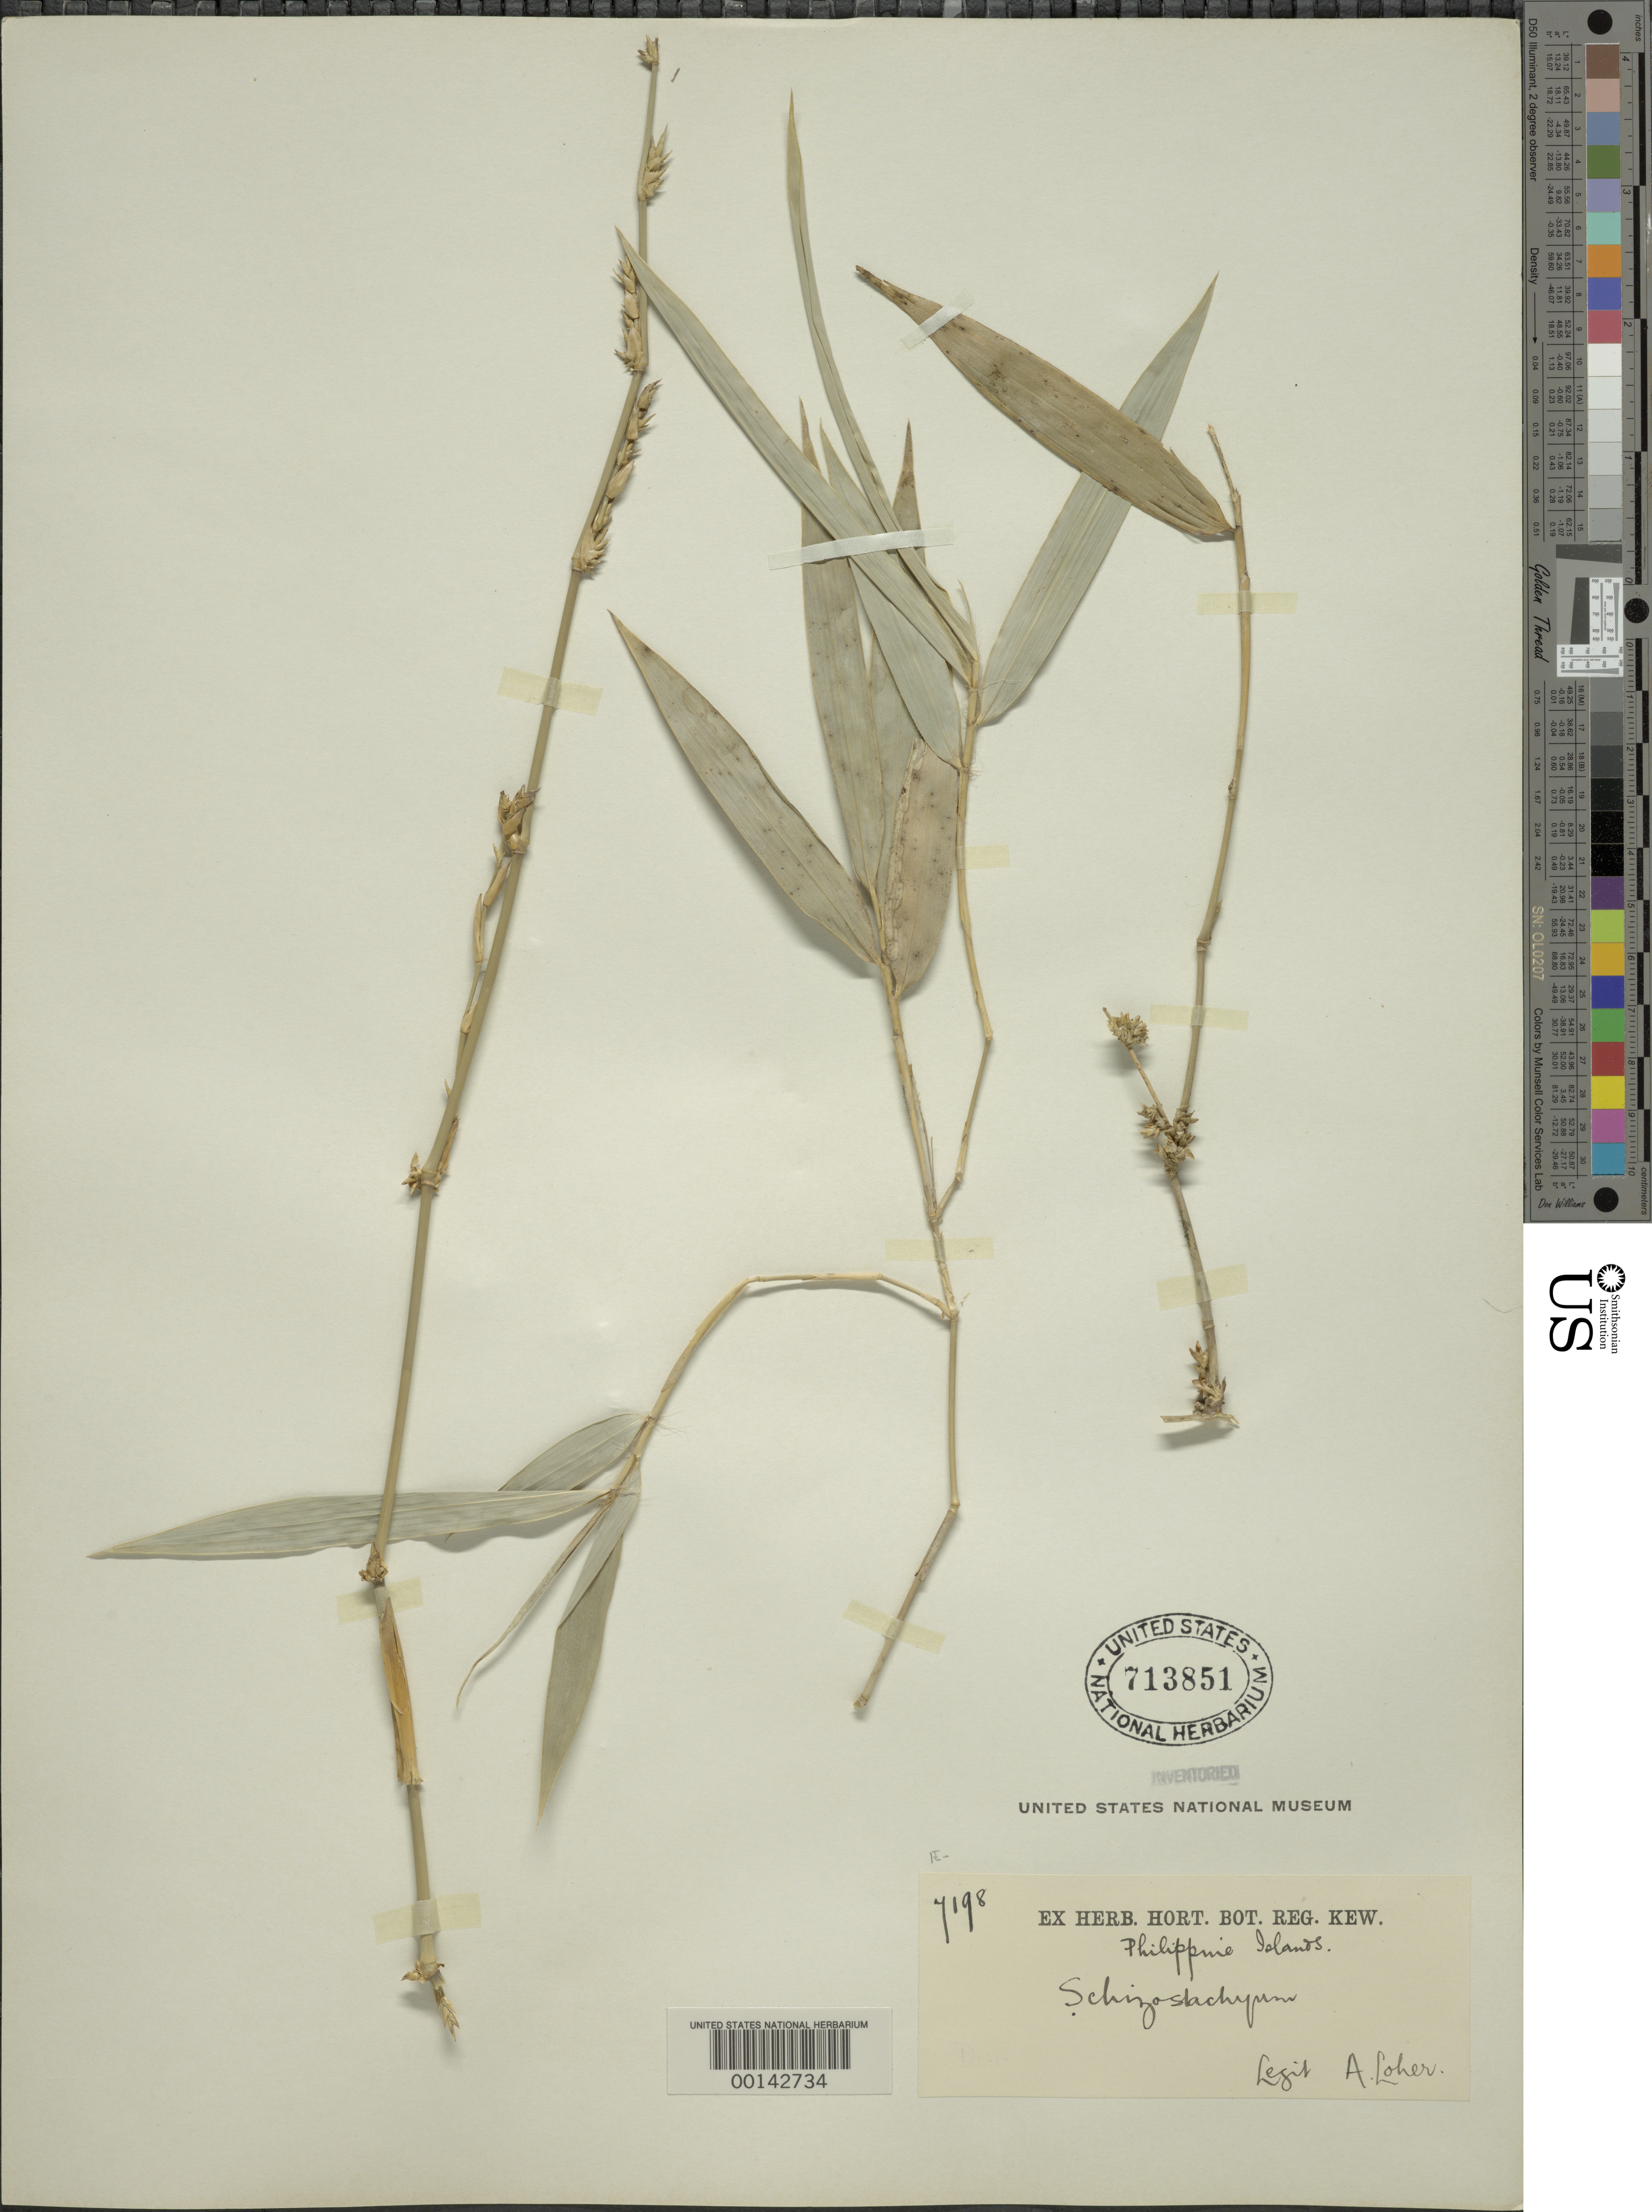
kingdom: Plantae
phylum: Tracheophyta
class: Liliopsida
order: Poales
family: Poaceae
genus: Schizostachyum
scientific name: Schizostachyum sp.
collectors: A. Loher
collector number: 7198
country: Philippines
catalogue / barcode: US 713851